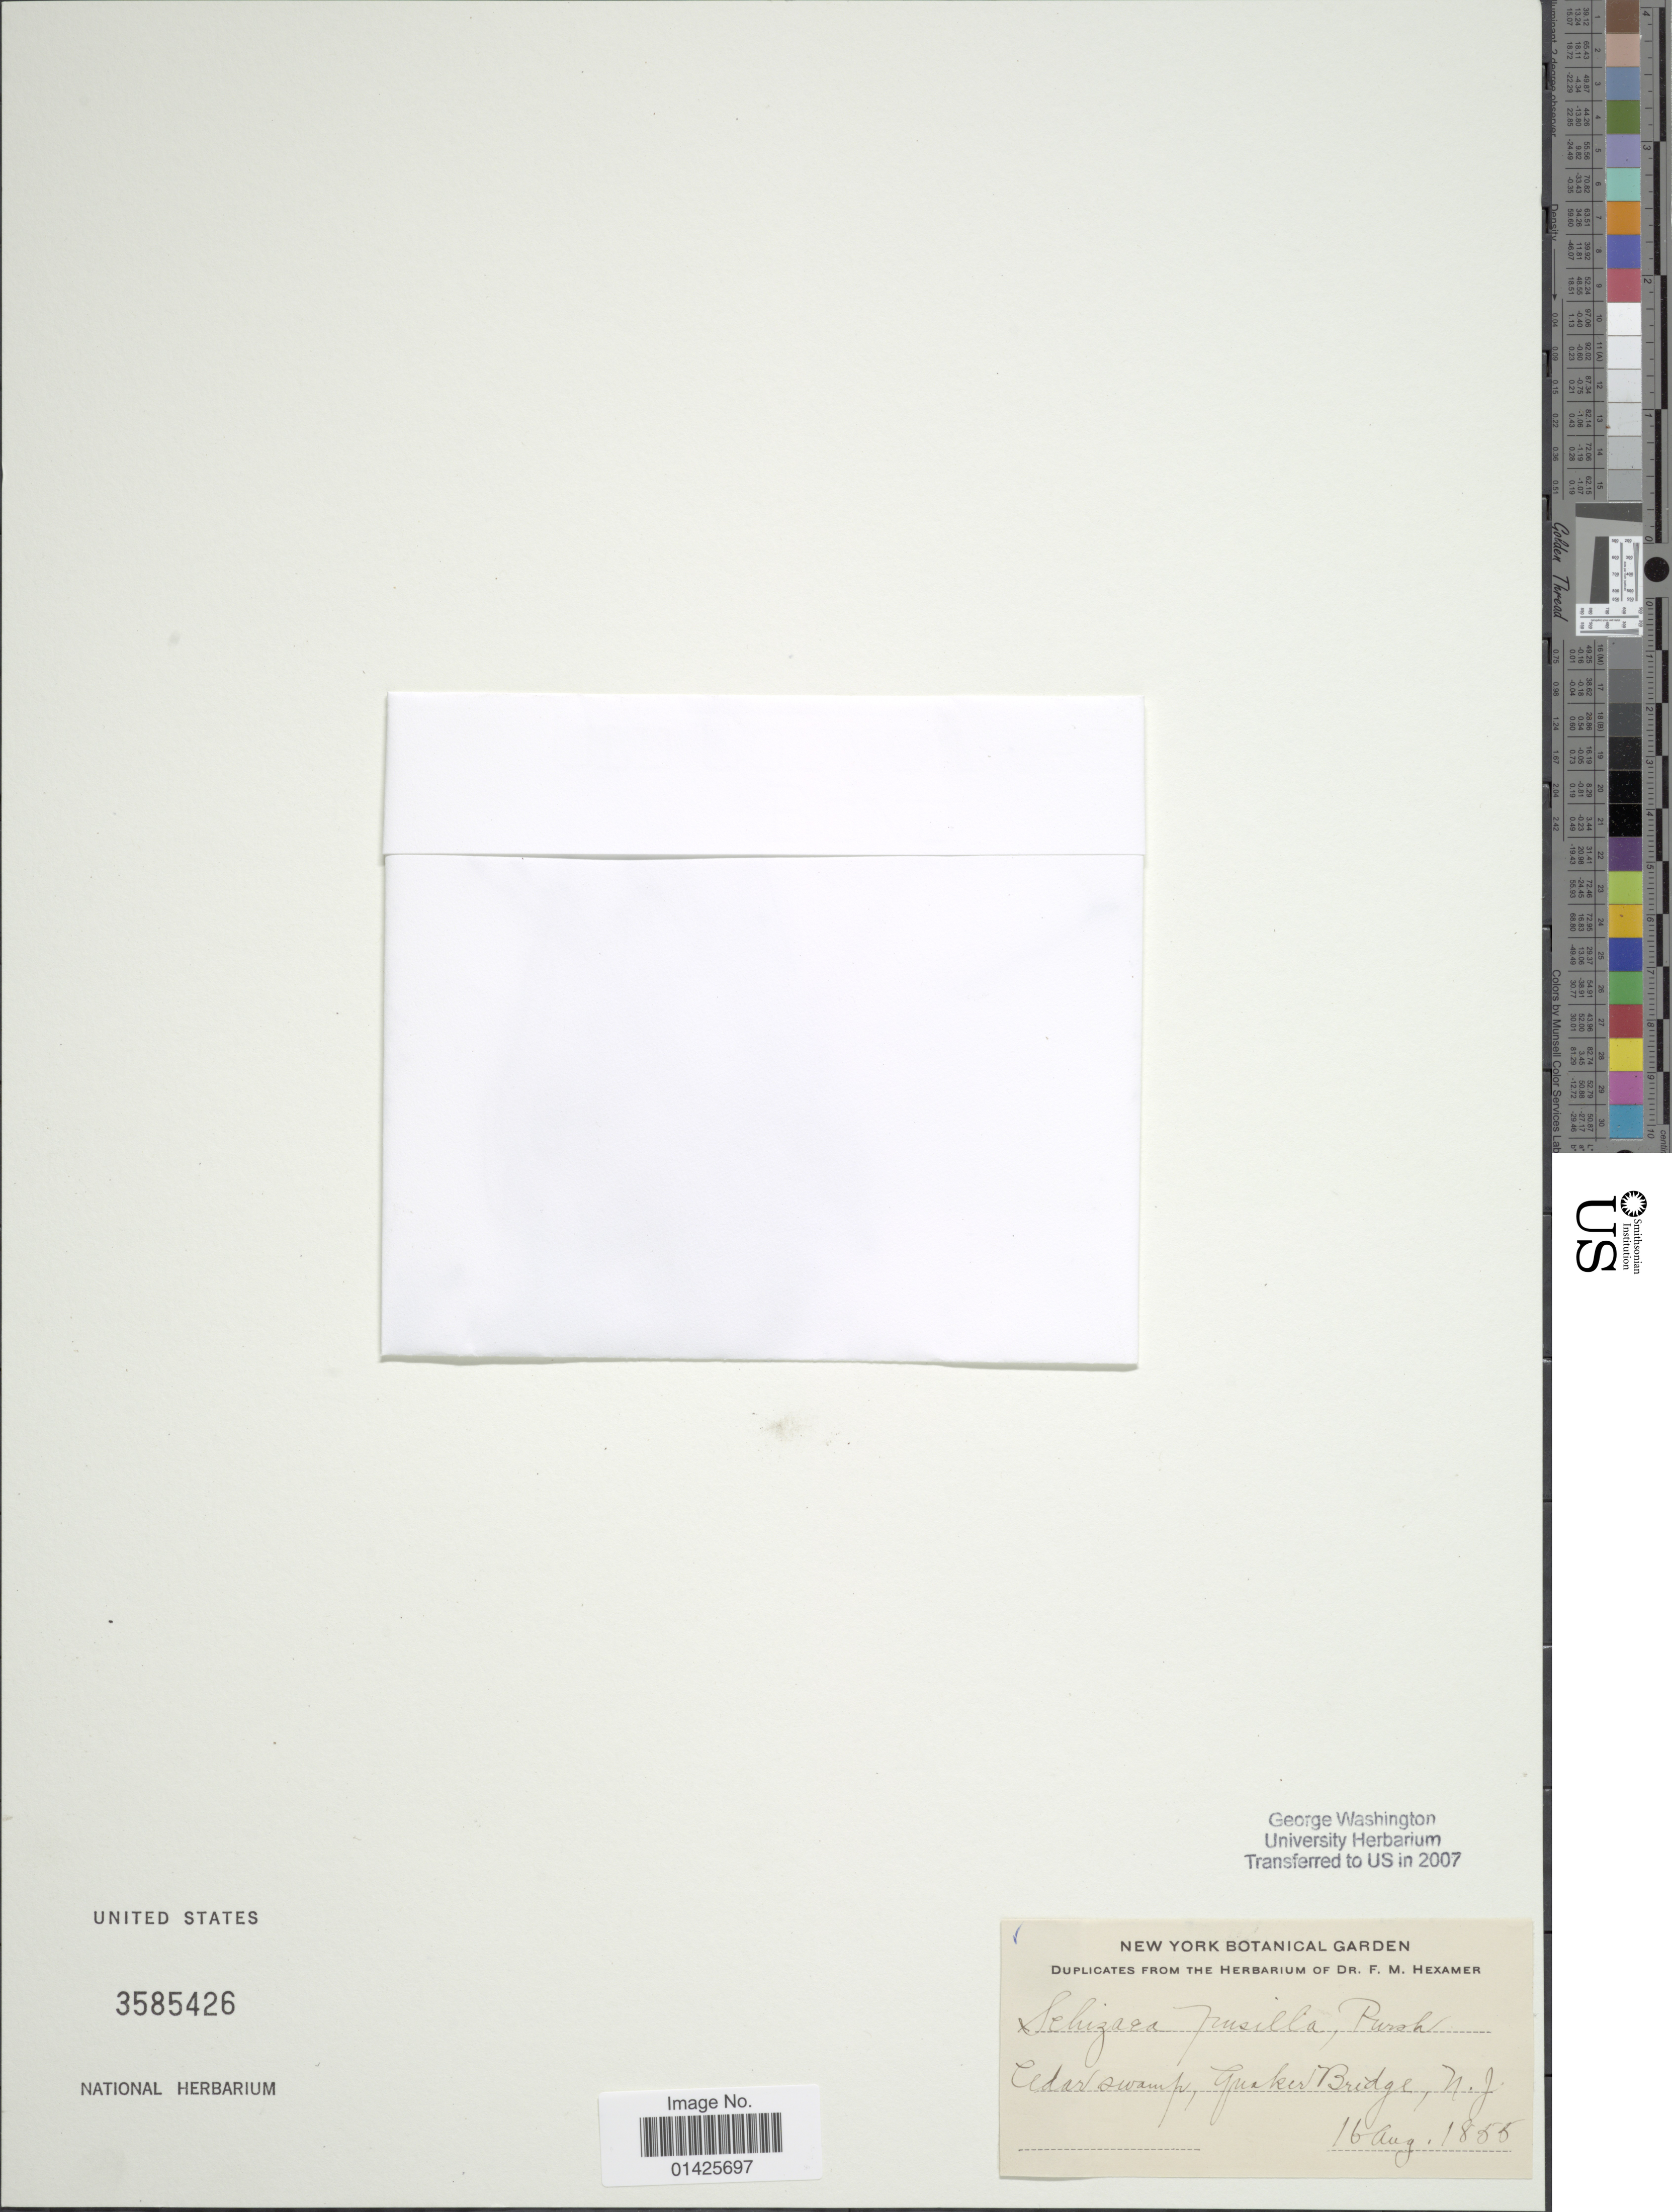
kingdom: Plantae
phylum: Tracheophyta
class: Polypodiopsida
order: Schizaeales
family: Schizaeaceae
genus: Schizaea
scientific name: Schizaea pusilla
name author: Pursh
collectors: ex herb. Dr. F. M. Hexamer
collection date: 1855-08-16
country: United States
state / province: New Jersey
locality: Cedar swamp, Quaker Bridge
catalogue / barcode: US 3585426